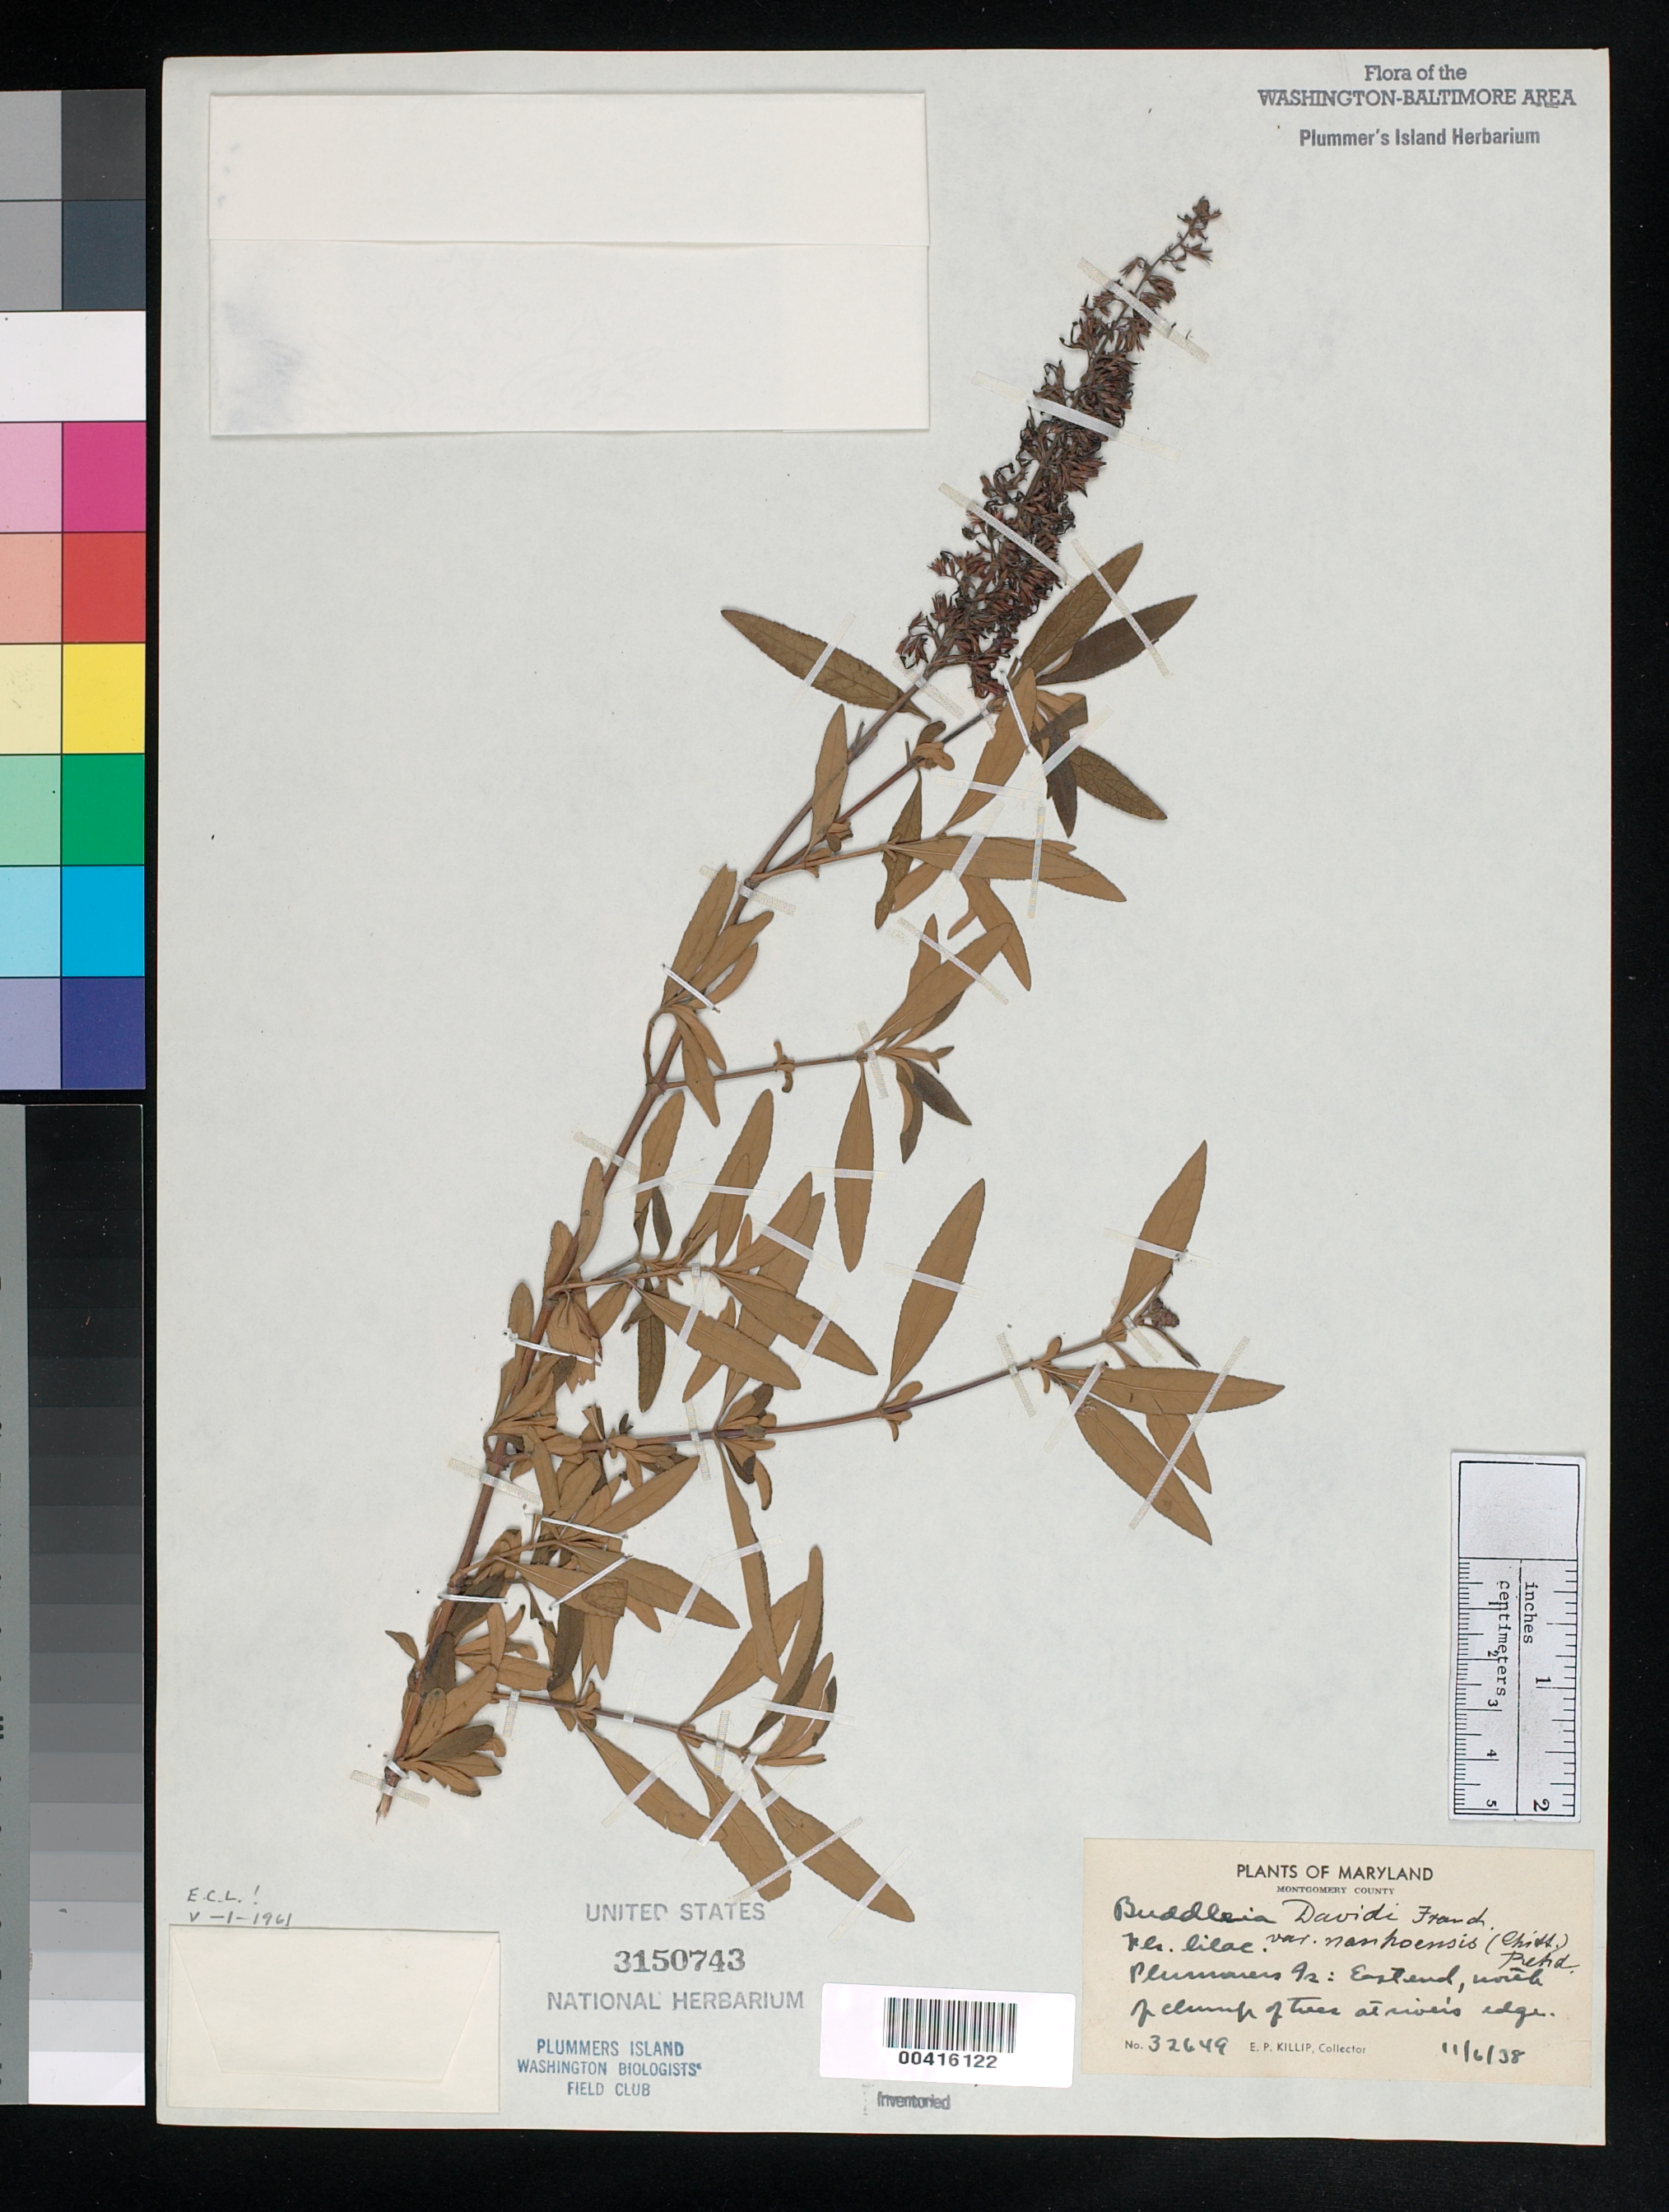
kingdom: Plantae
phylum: Tracheophyta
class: Magnoliopsida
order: Lamiales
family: Scrophulariaceae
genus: Buddleja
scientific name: Buddleja davidii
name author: Franch.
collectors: E. P. Killip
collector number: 32649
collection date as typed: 06 Nov 1938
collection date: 1938-11-06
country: United States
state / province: Maryland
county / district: Montgomery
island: Plummers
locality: Plummer's Island; east end north of clump of trees at river's edge Plummers Island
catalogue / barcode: US 3150743